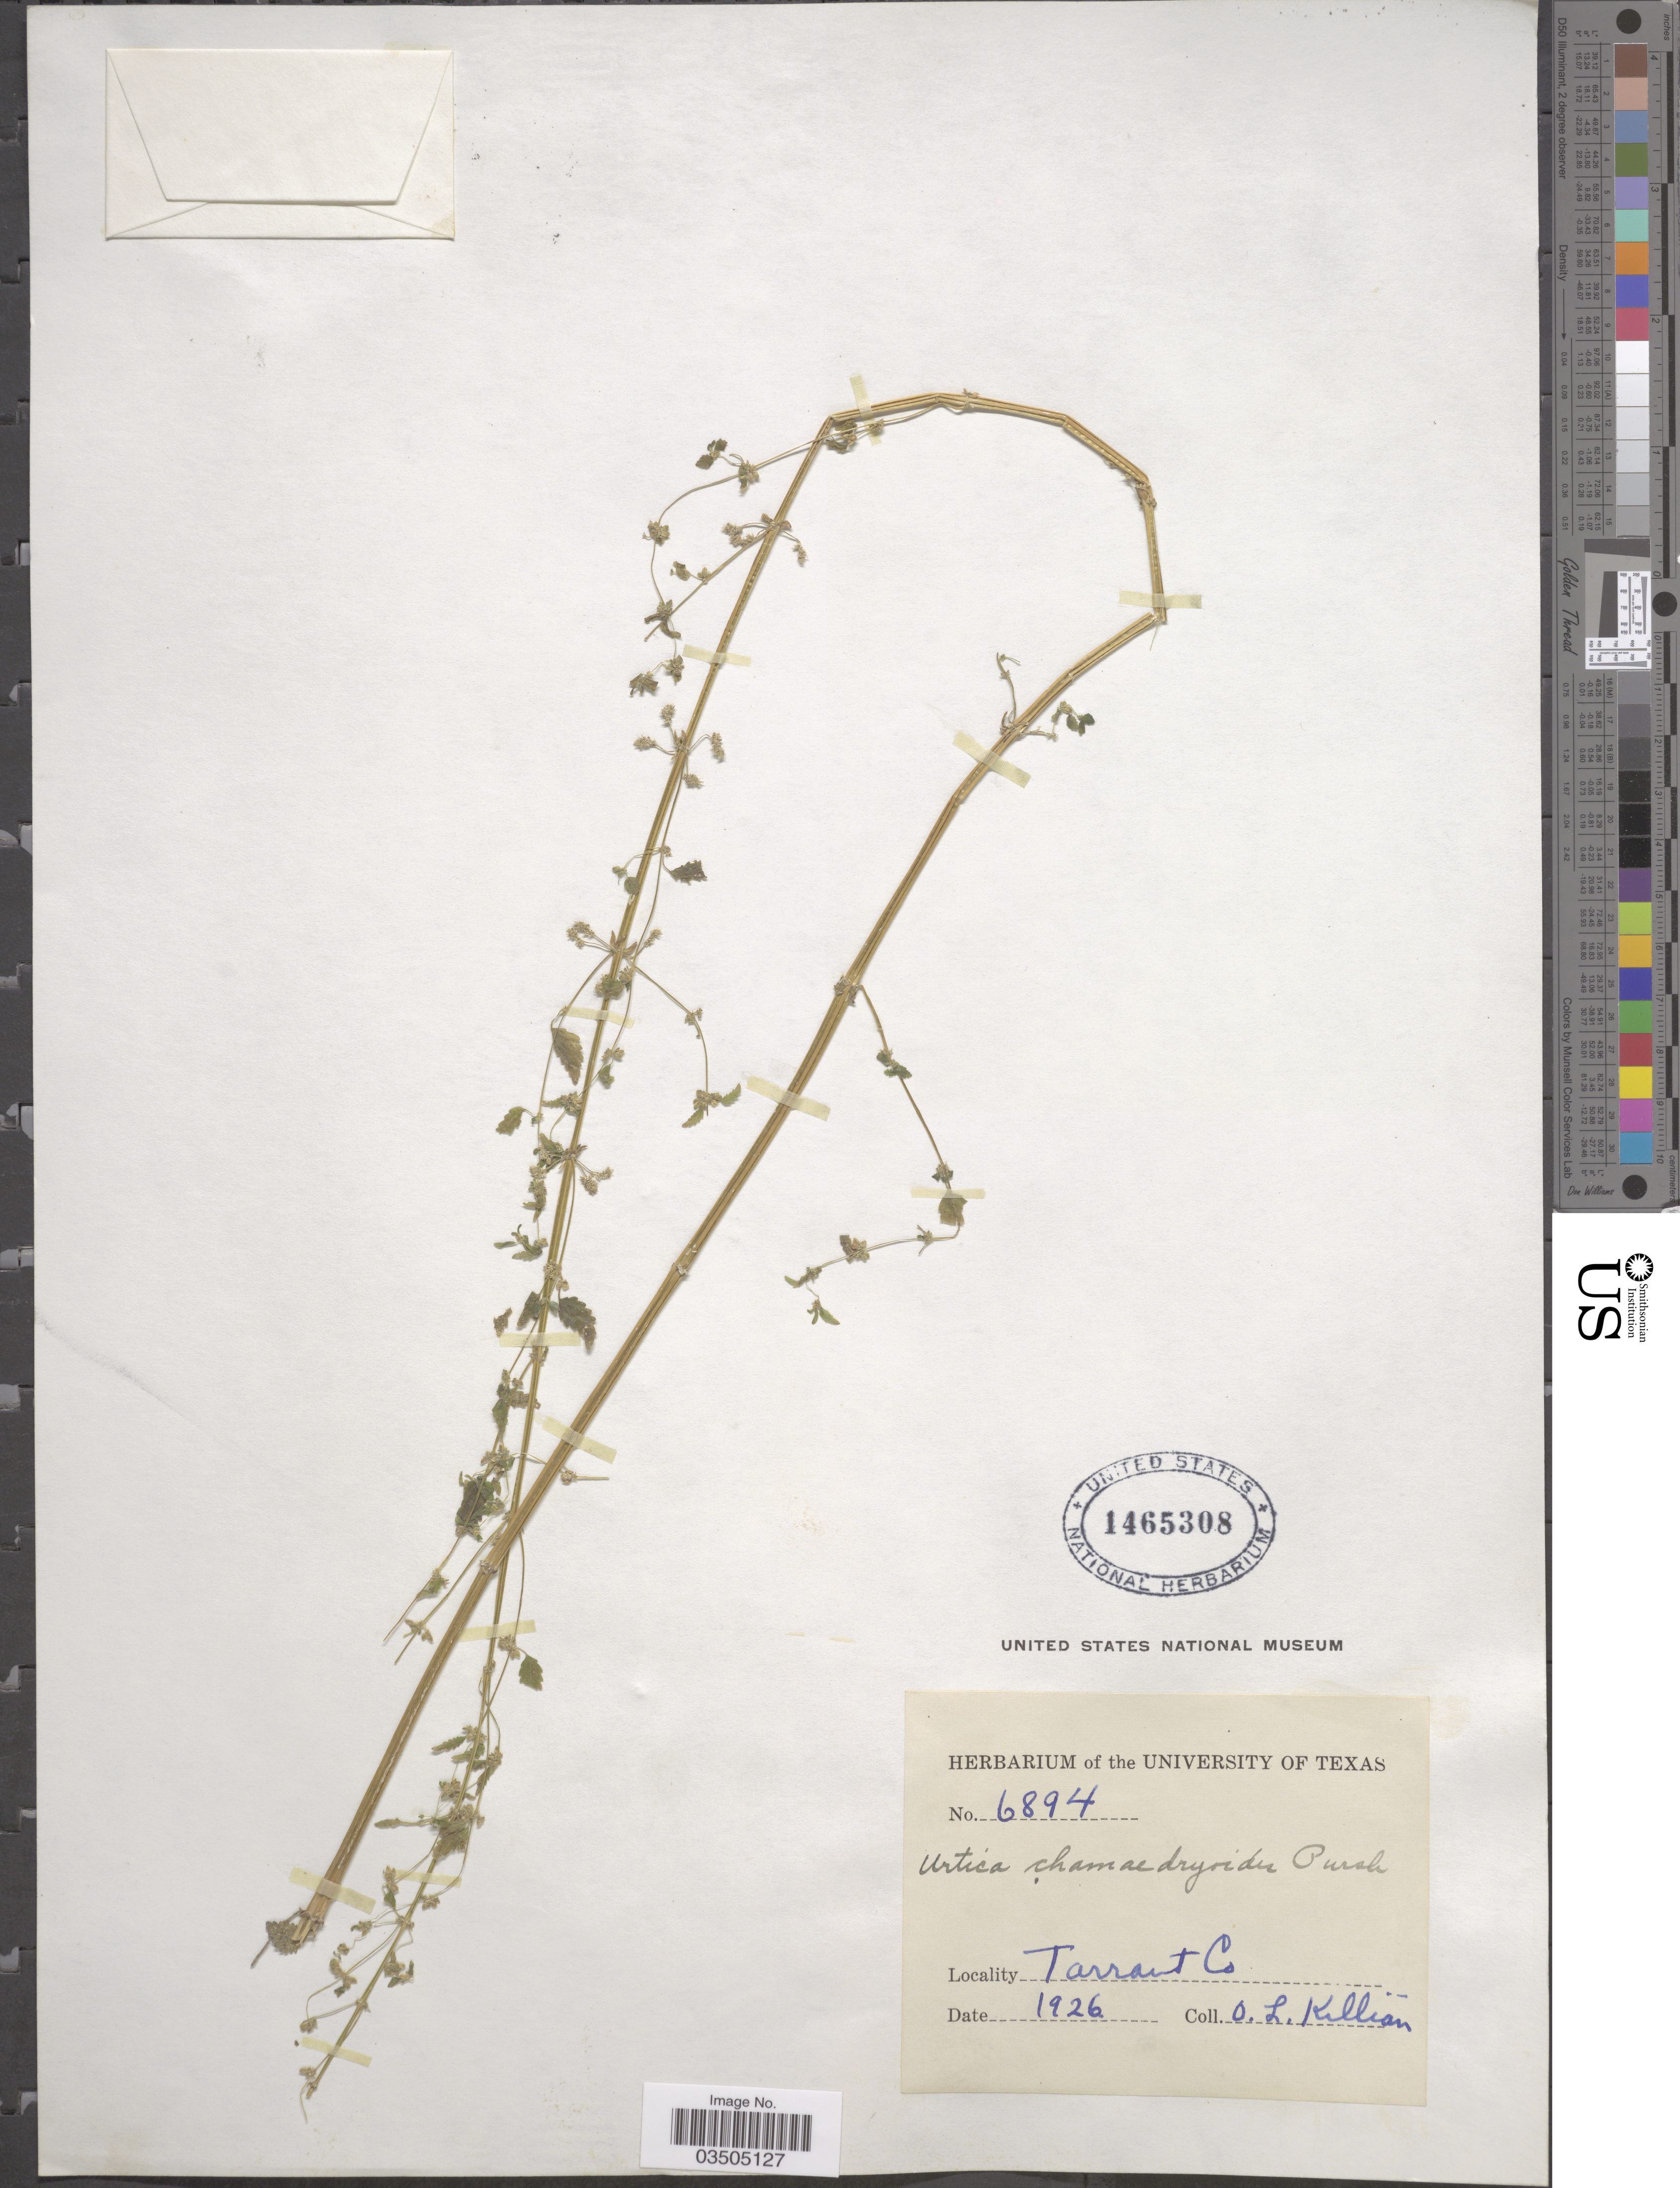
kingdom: Plantae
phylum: Tracheophyta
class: Magnoliopsida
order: Rosales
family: Urticaceae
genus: Urtica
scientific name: Urtica chamaedryoides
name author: Pursh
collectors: O. Killian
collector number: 6894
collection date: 1926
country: United States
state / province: Texas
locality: Tarrant Co.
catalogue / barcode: US 1465308